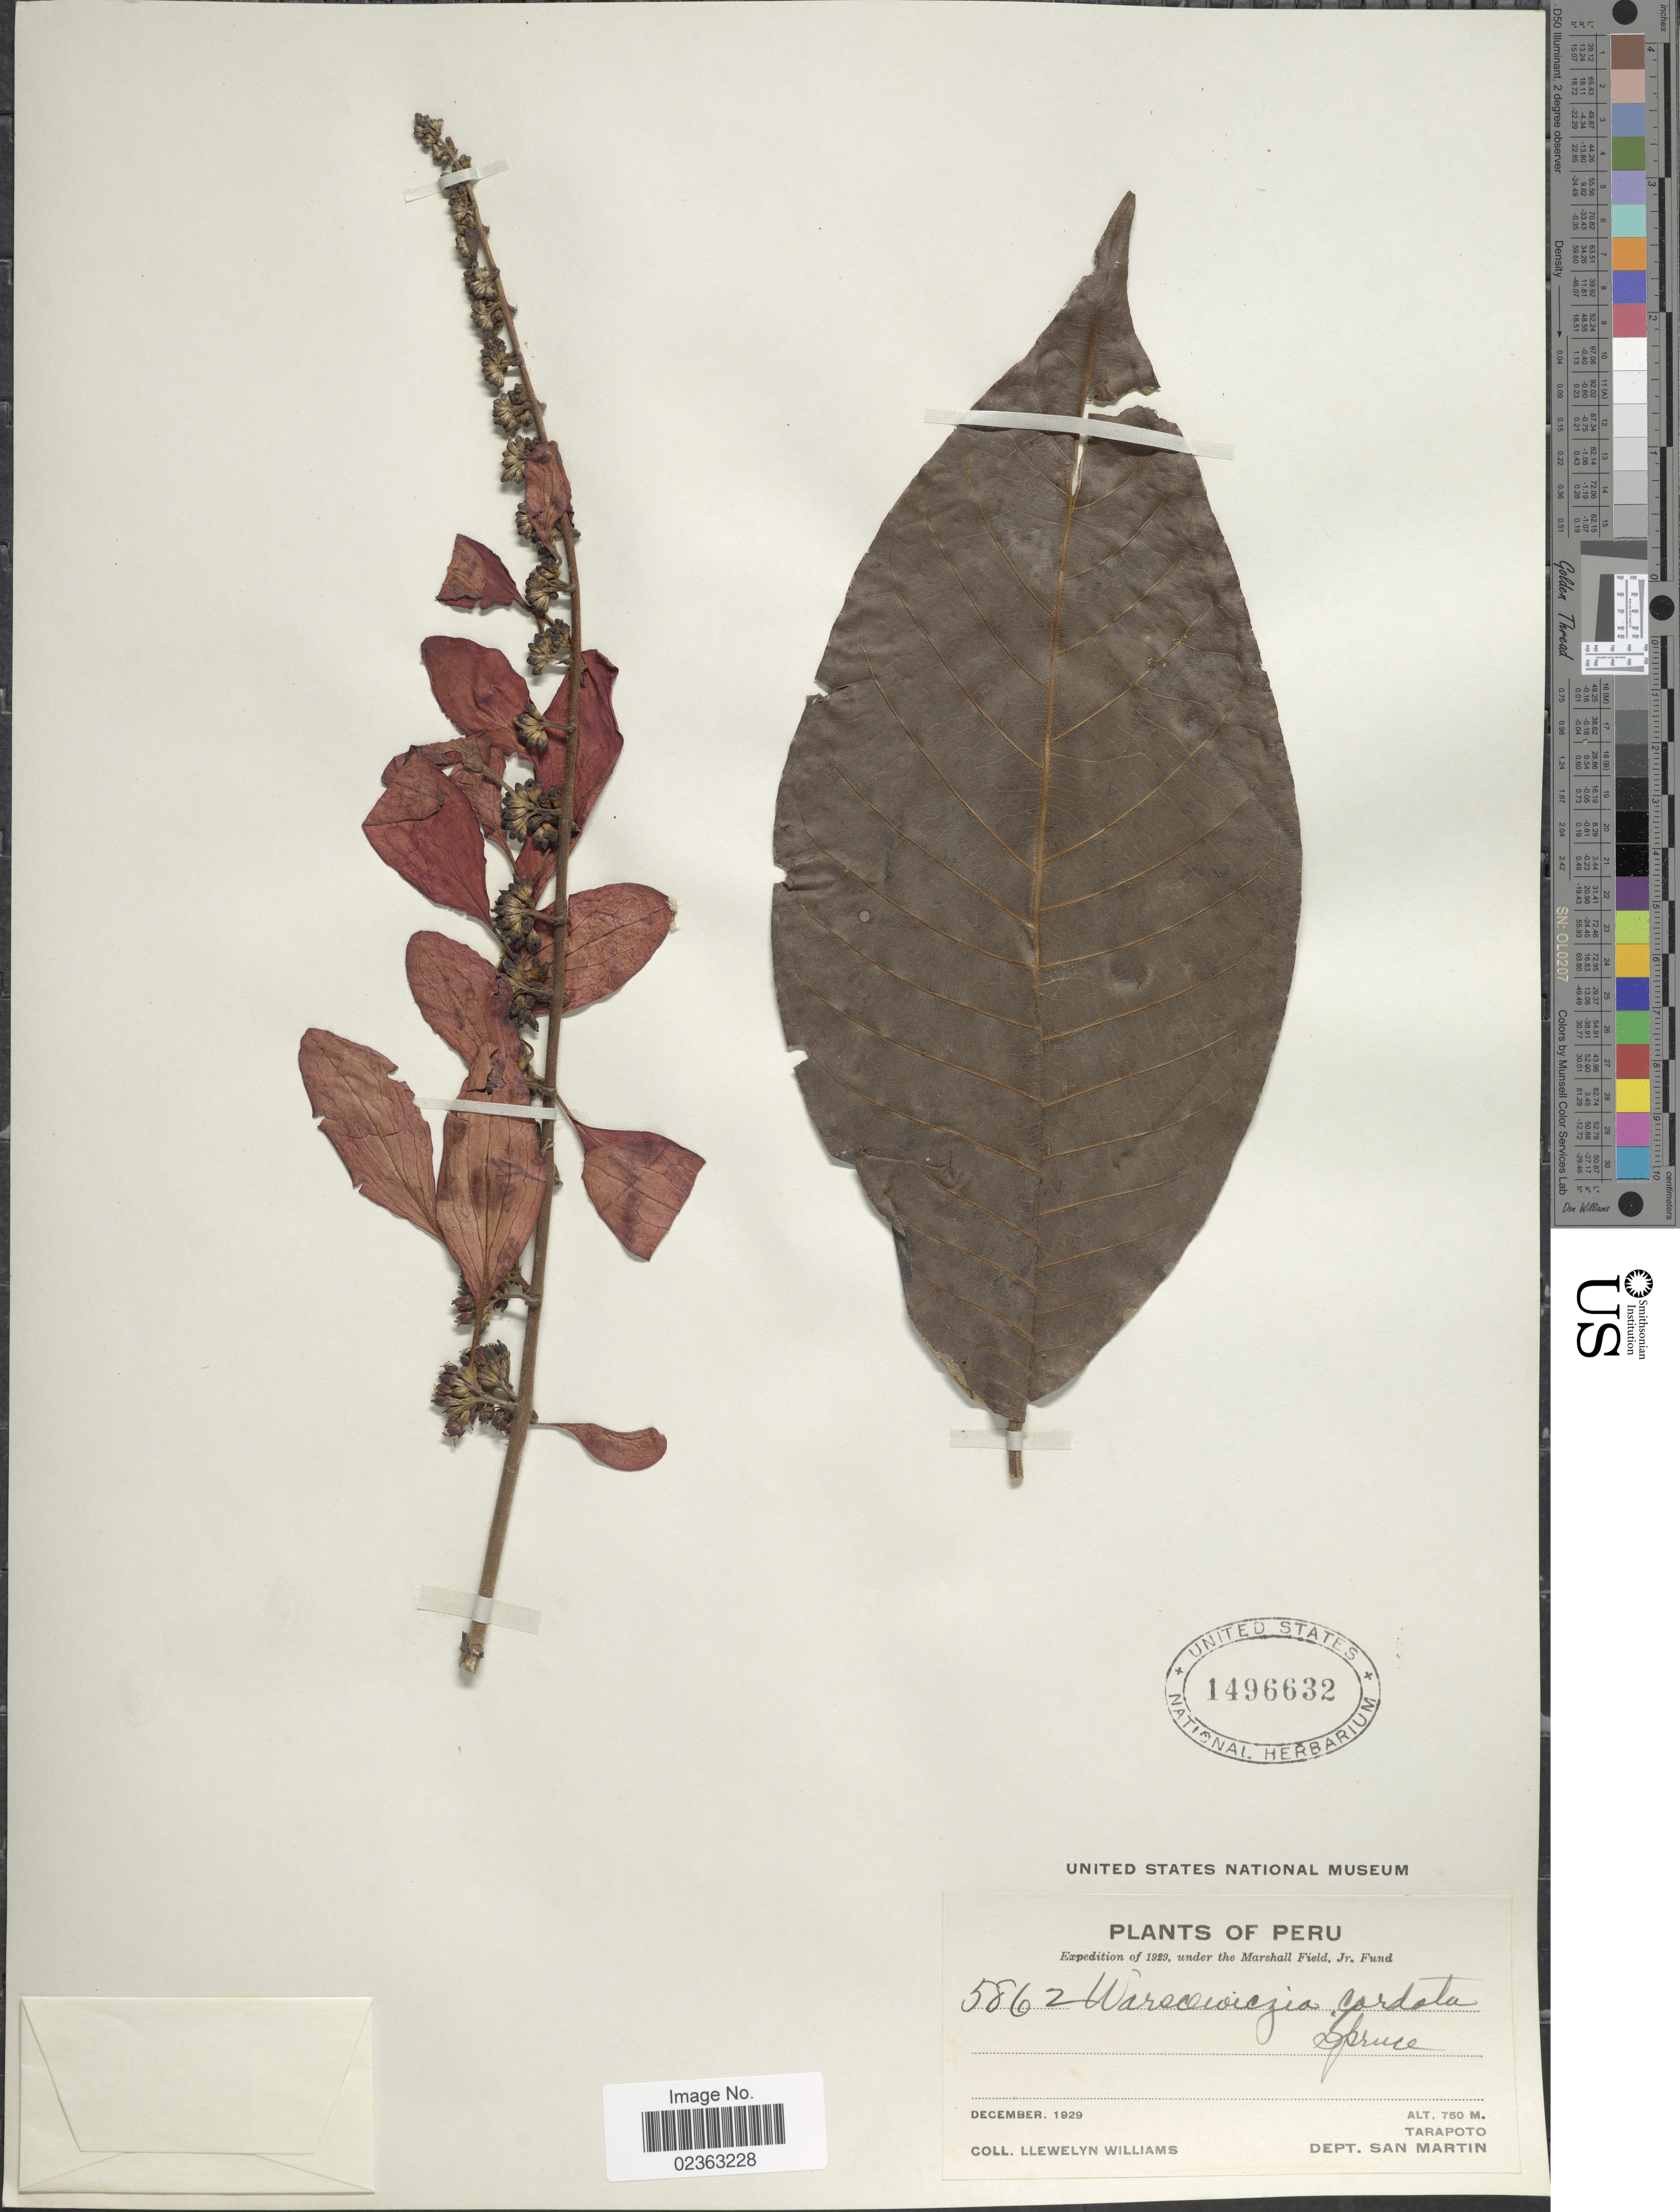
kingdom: Plantae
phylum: Tracheophyta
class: Magnoliopsida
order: Gentianales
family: Rubiaceae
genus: Warszewiczia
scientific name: Warszewiczia cordata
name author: Spruce ex K. Schum.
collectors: Ll. Williams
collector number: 5862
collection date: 1929-12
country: Peru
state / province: San Martín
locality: Tarapoto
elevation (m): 750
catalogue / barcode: US 1496632